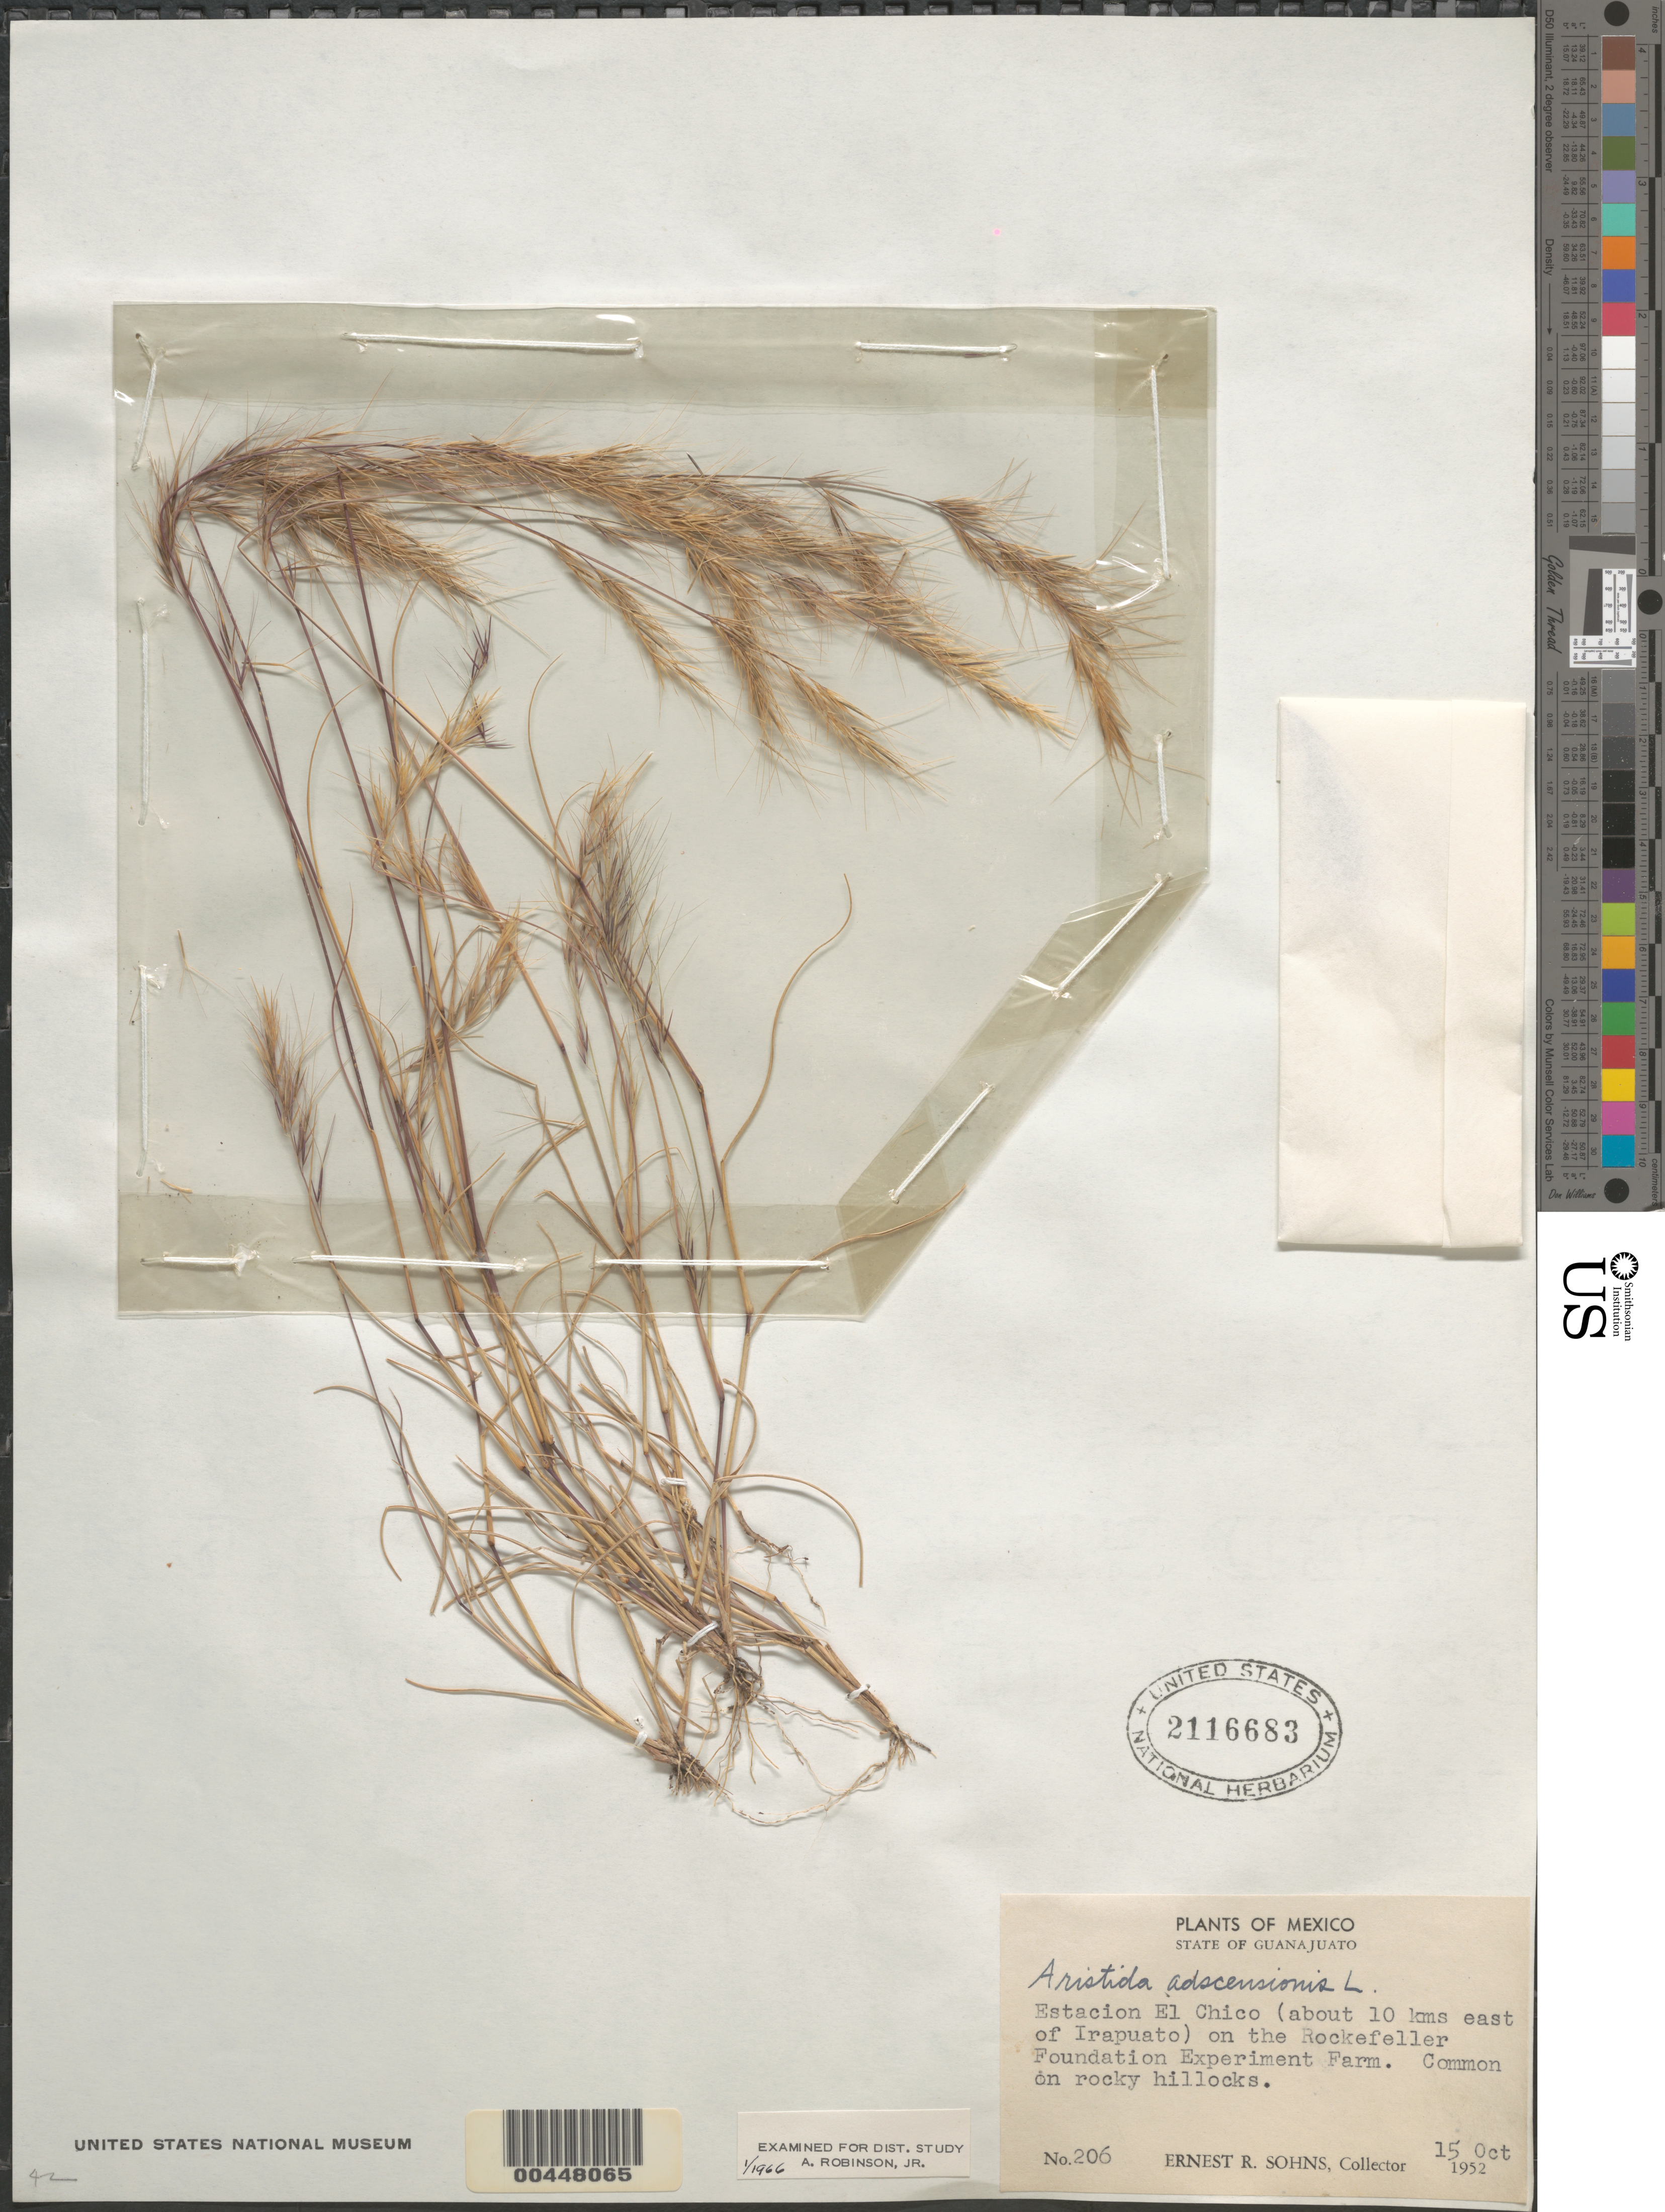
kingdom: Plantae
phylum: Tracheophyta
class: Liliopsida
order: Poales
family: Poaceae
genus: Aristida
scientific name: Aristida adscensionis var. adscensionis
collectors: E. R. Sohns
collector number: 206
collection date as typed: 15 Oct 1952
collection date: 1952-10-15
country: Mexico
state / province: Guanajuato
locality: Estacion El Chico (about 10 km E of Irapuato) on the Rockefeller Foundation Experiment Farm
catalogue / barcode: US 2116683